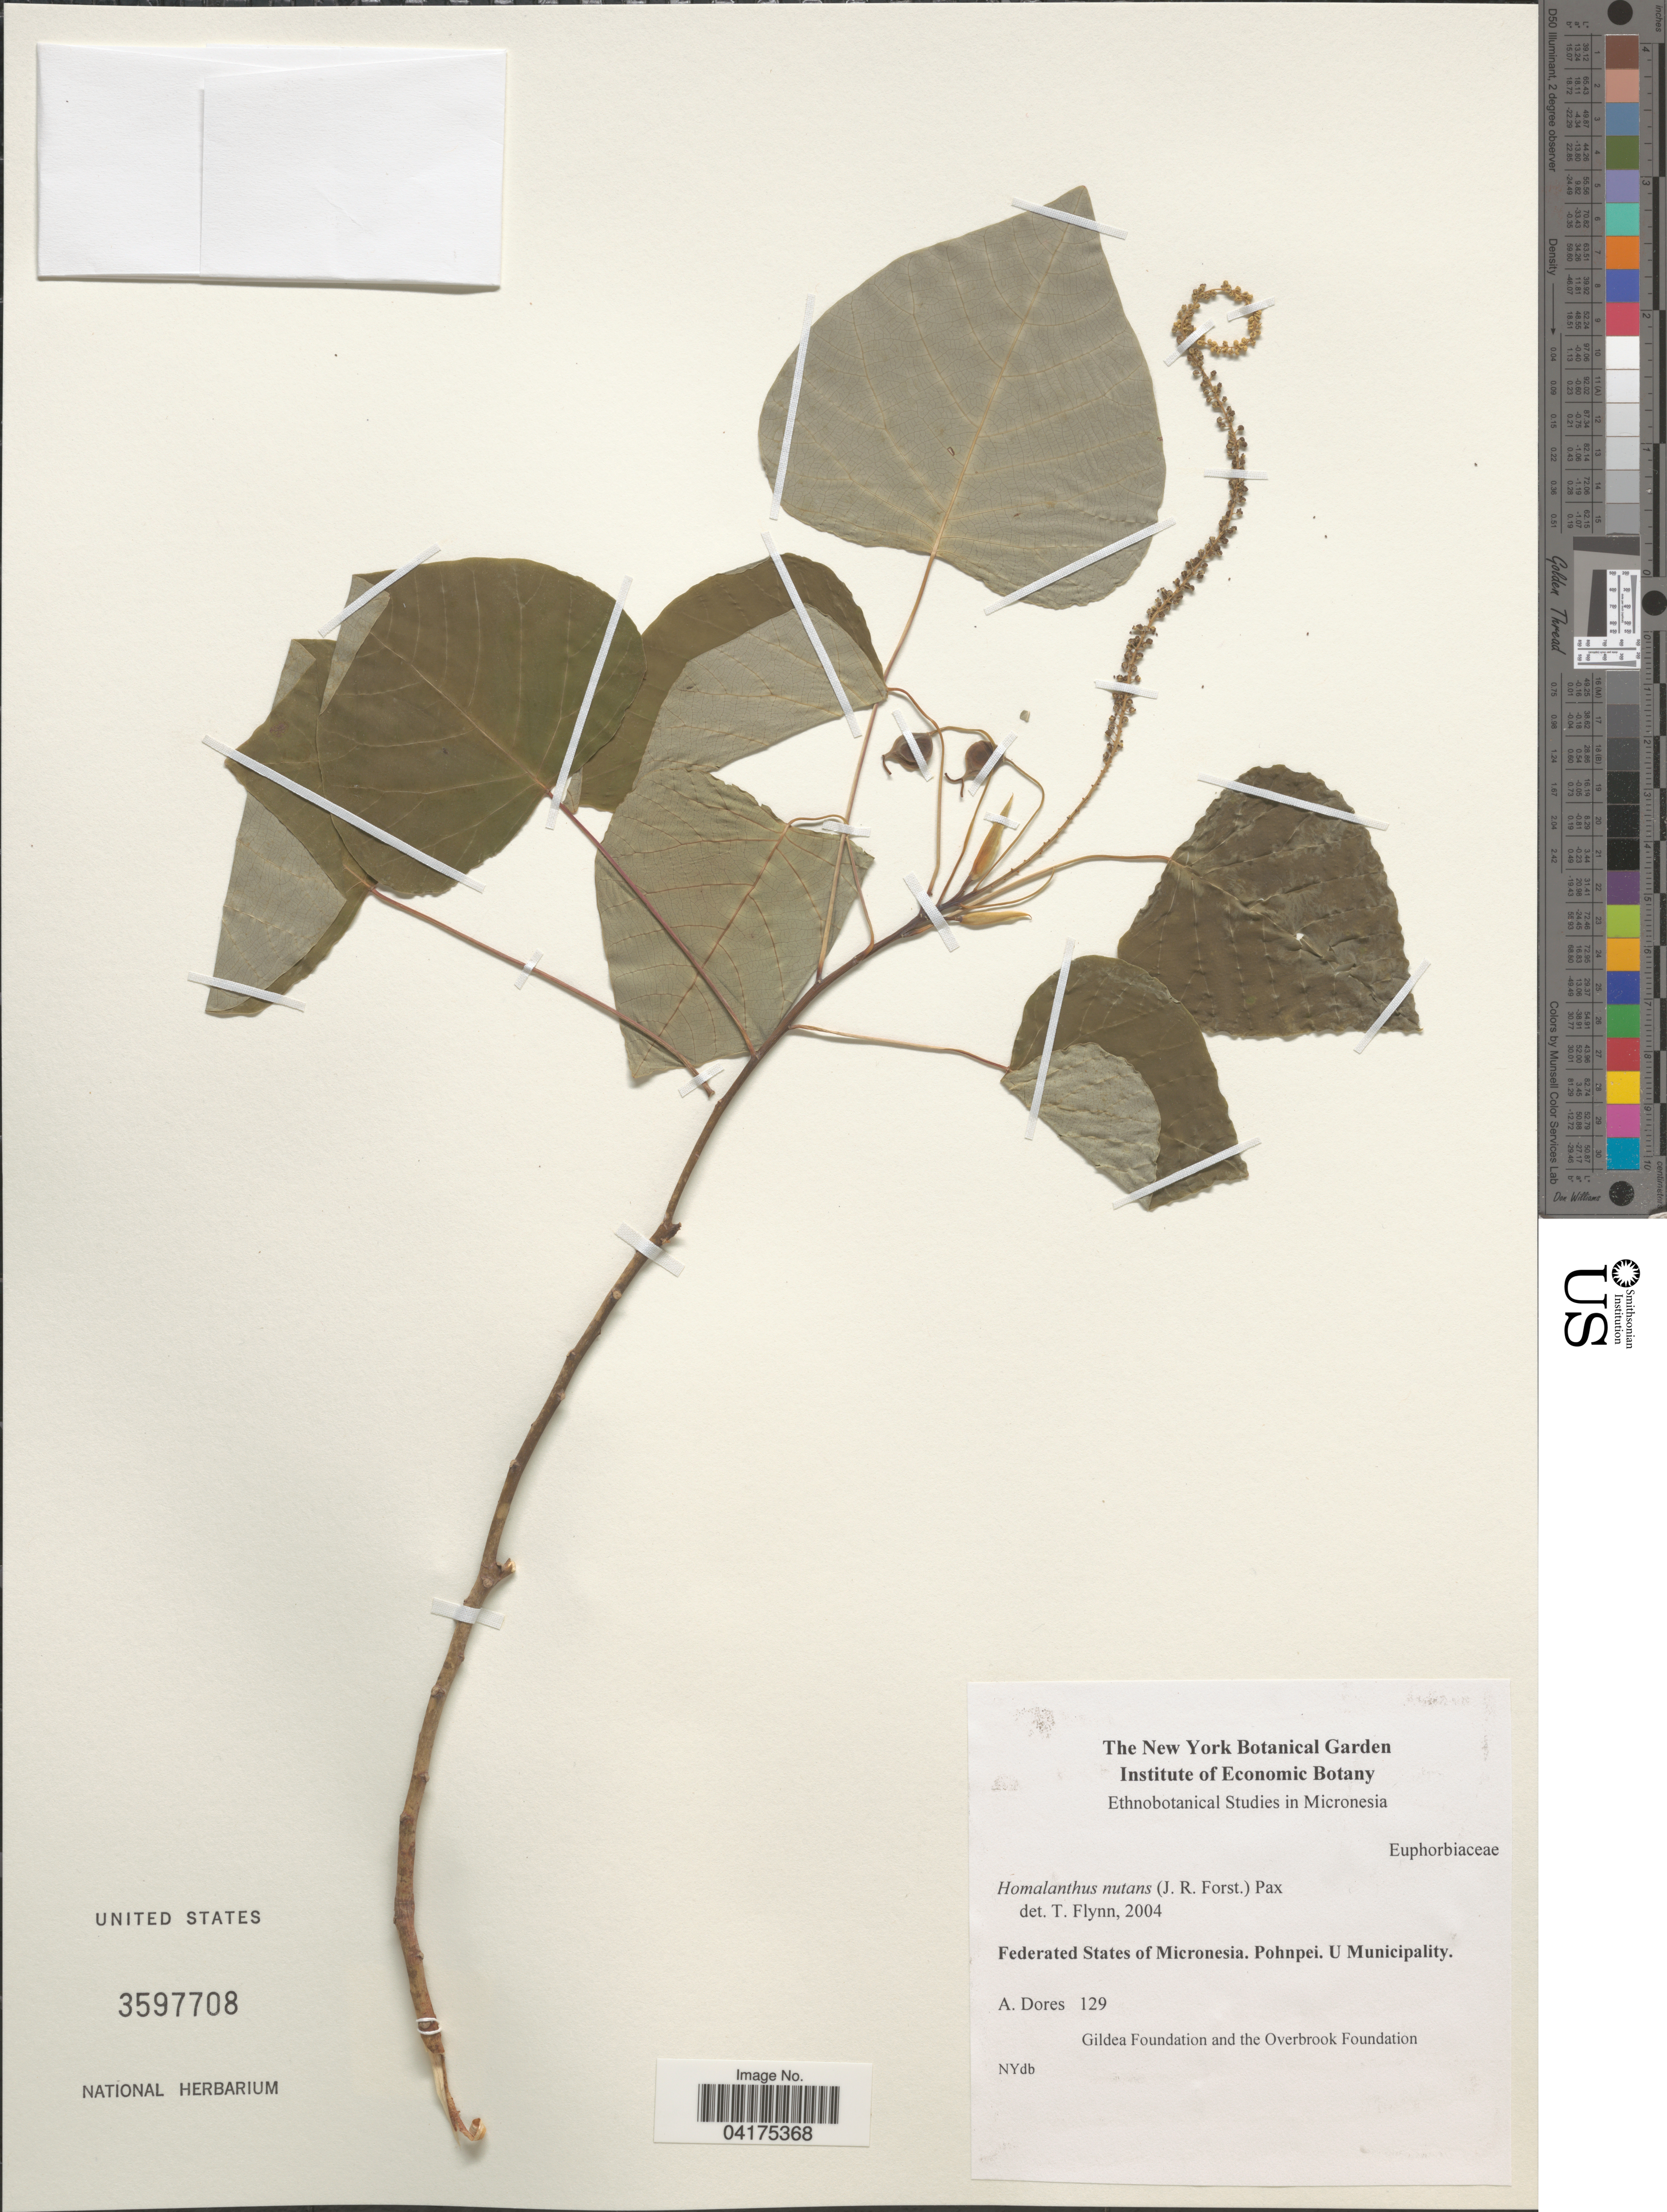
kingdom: Plantae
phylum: Tracheophyta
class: Magnoliopsida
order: Malpighiales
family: Euphorbiaceae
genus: Homalanthus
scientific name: Homalanthus nutans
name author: (G. Forst.) Guill.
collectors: A. Dores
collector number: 129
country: Micronesia, Federated States of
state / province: Pohnpei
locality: U Municipality.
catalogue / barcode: US 3597708